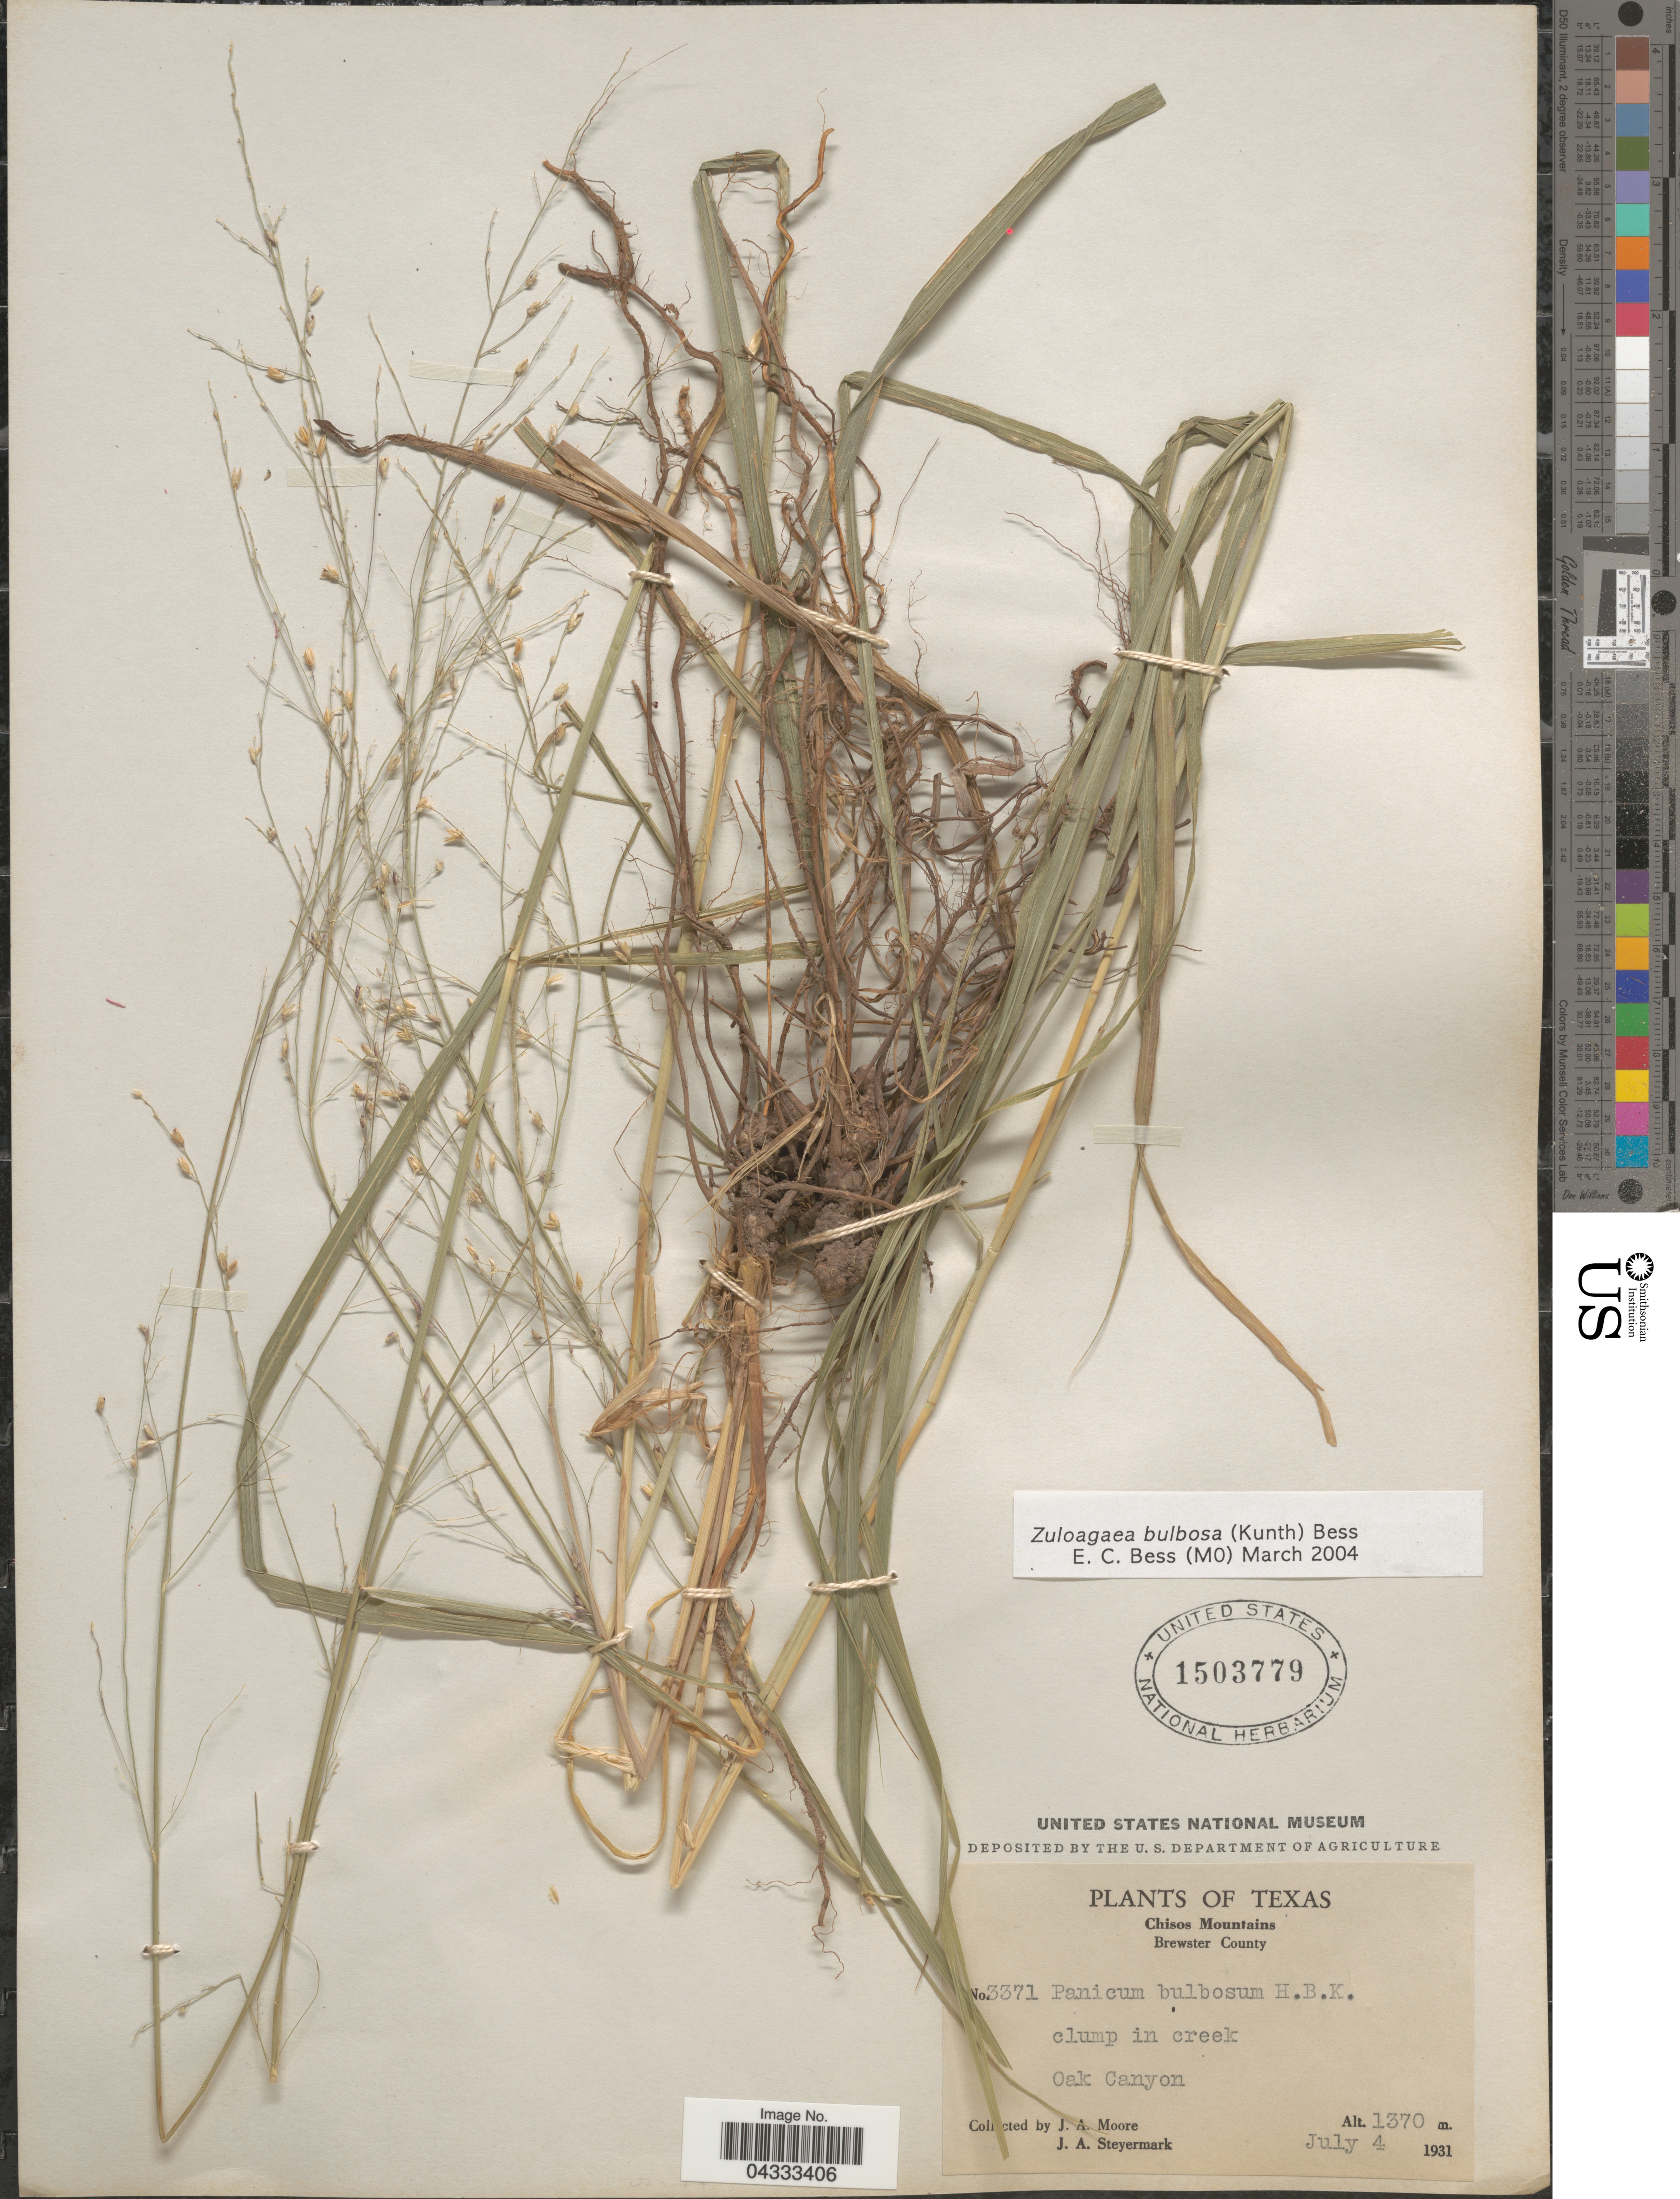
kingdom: Plantae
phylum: Tracheophyta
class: Liliopsida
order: Poales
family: Poaceae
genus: Zuloagaea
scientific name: Zuloagaea bulbosa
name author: (Kunth) E. Bess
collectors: J. A. Moore & J. Steyermark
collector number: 3371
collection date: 1931-07-04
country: United States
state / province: Texas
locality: Chisos Mountains. Brewster County. Clump in creek. Oak Canyon.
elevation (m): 1370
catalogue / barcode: US 1503779